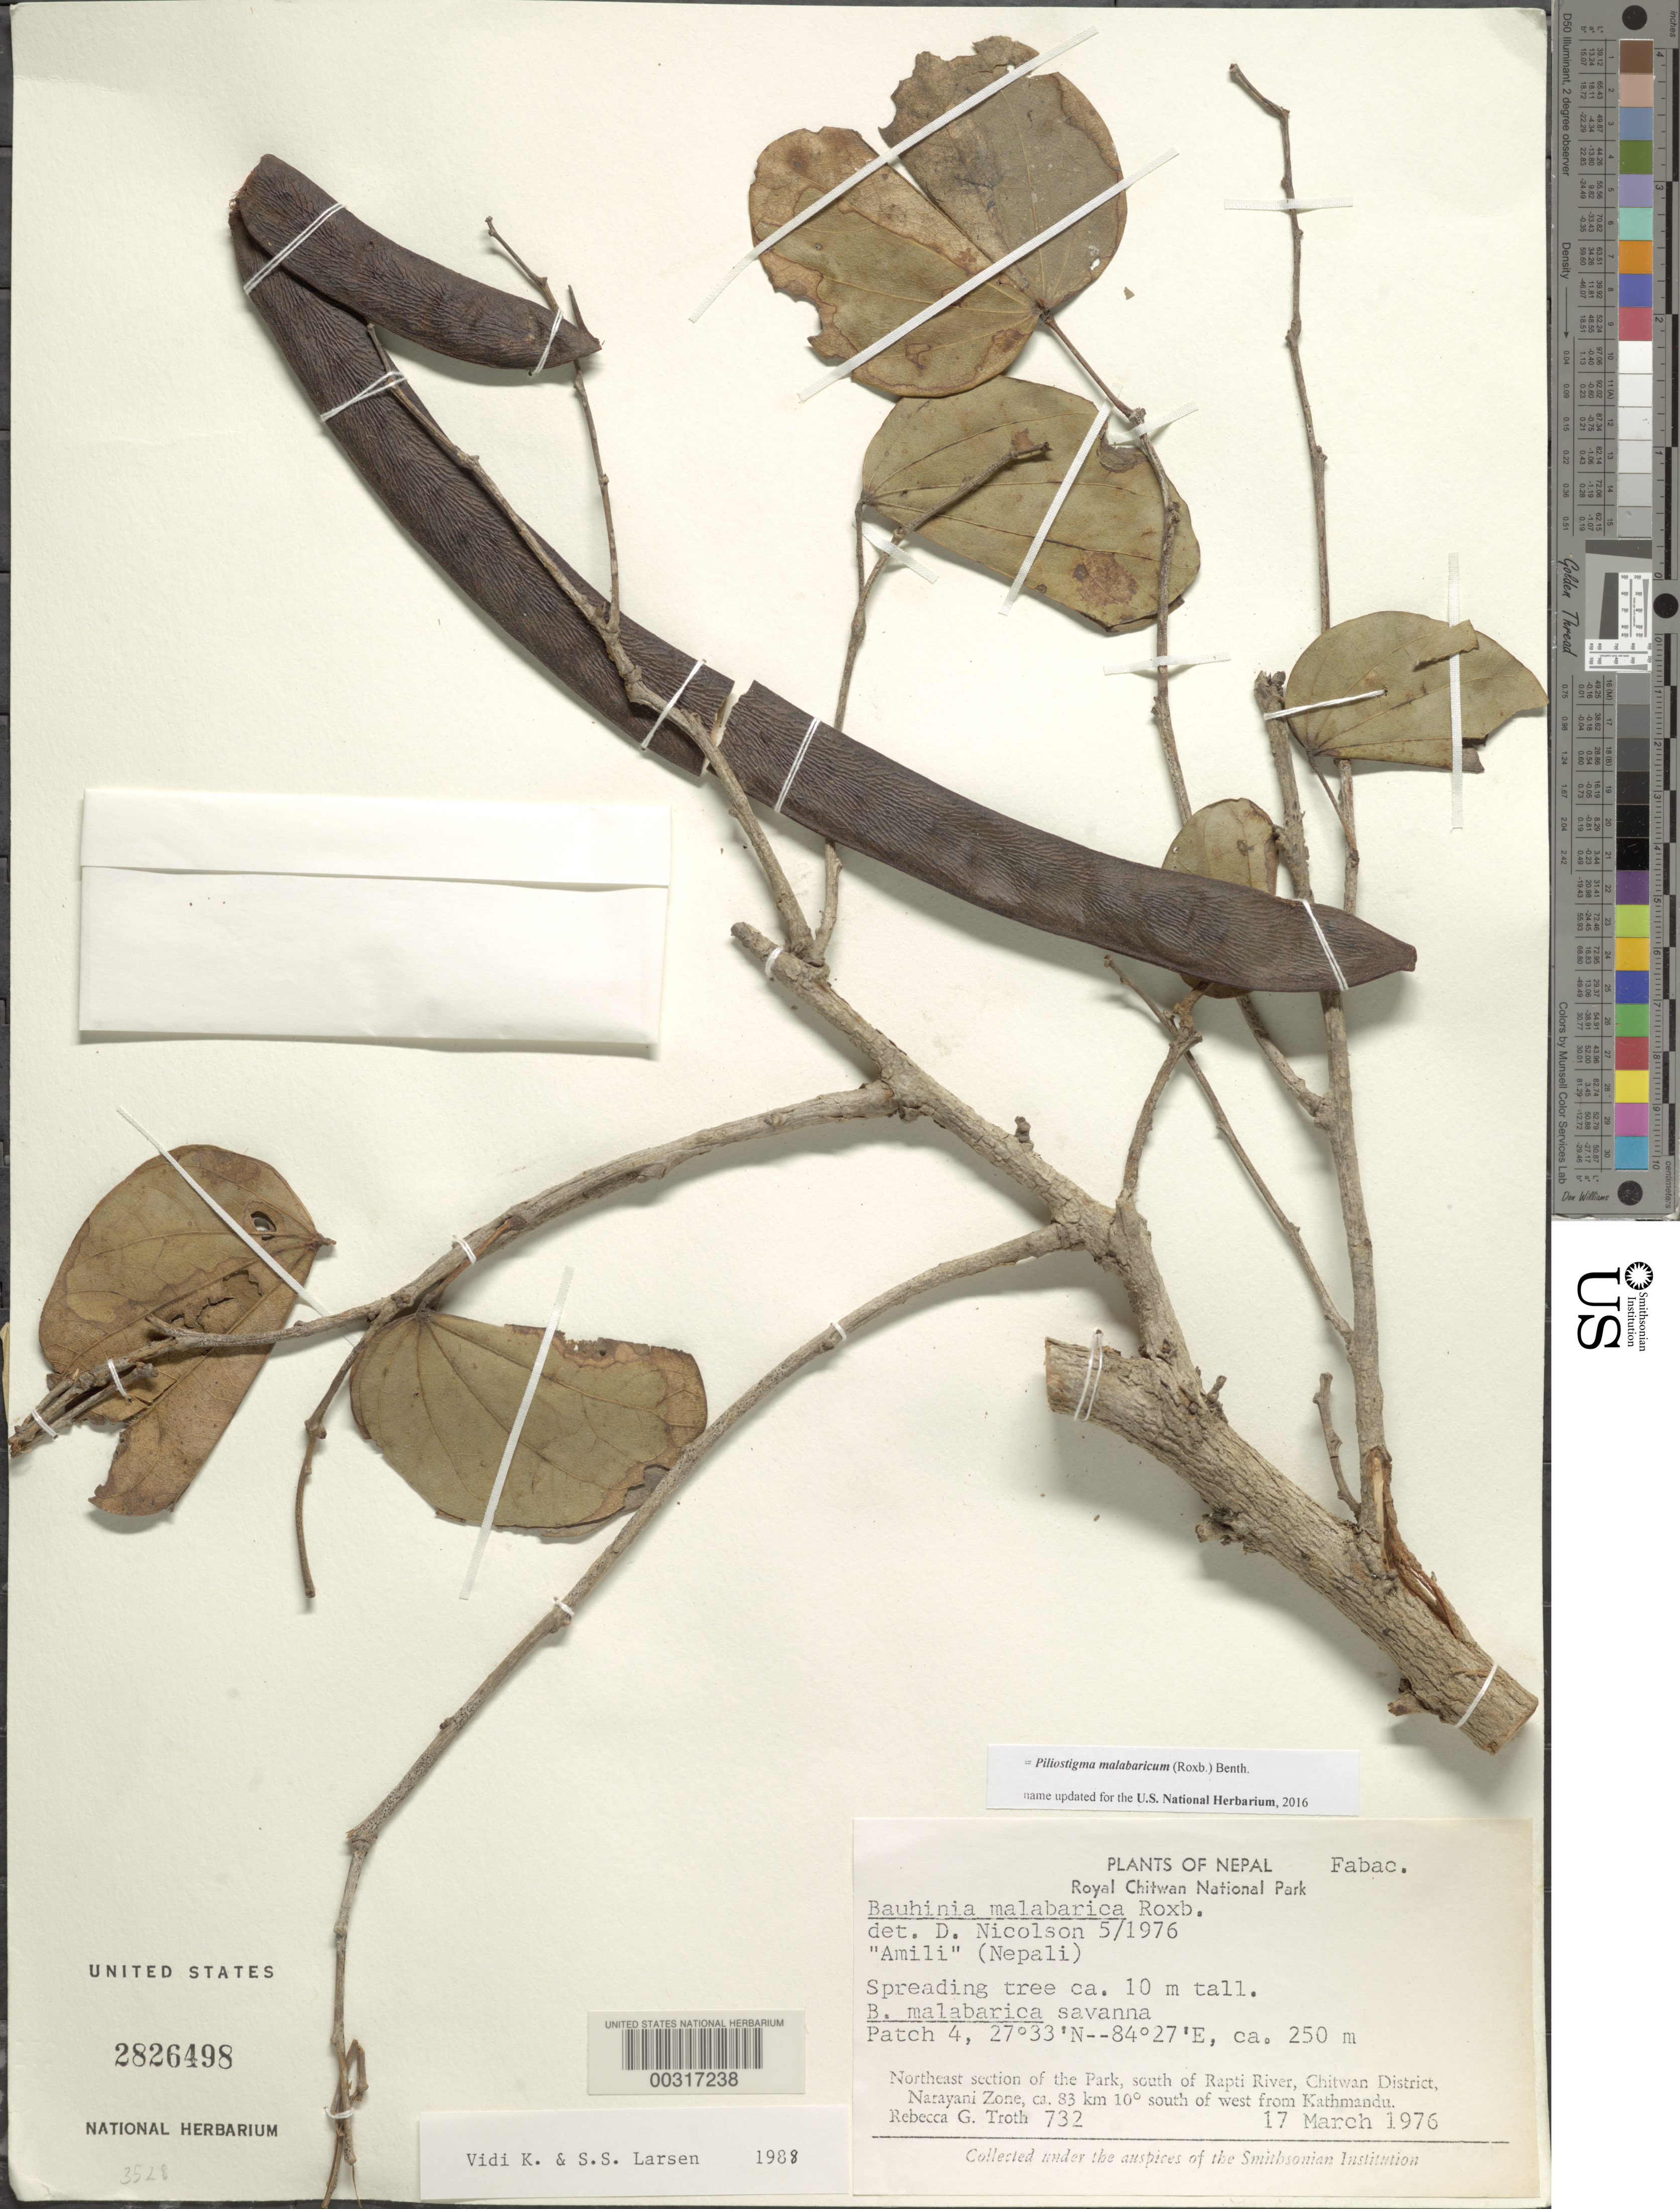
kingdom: Plantae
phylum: Tracheophyta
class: Magnoliopsida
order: Fabales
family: Fabaceae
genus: Piliostigma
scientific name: Piliostigma malabaricum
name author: (Roxb.) Benth.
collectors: R. Troth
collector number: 732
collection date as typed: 17 Mar 1976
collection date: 1976-03-17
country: Nepal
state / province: Narayani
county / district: Chitwan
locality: Ne section of the royal citwan national park, s of rapti river, ca 83 km sw from kathmandu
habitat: Savanna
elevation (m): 250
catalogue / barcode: US 2826498